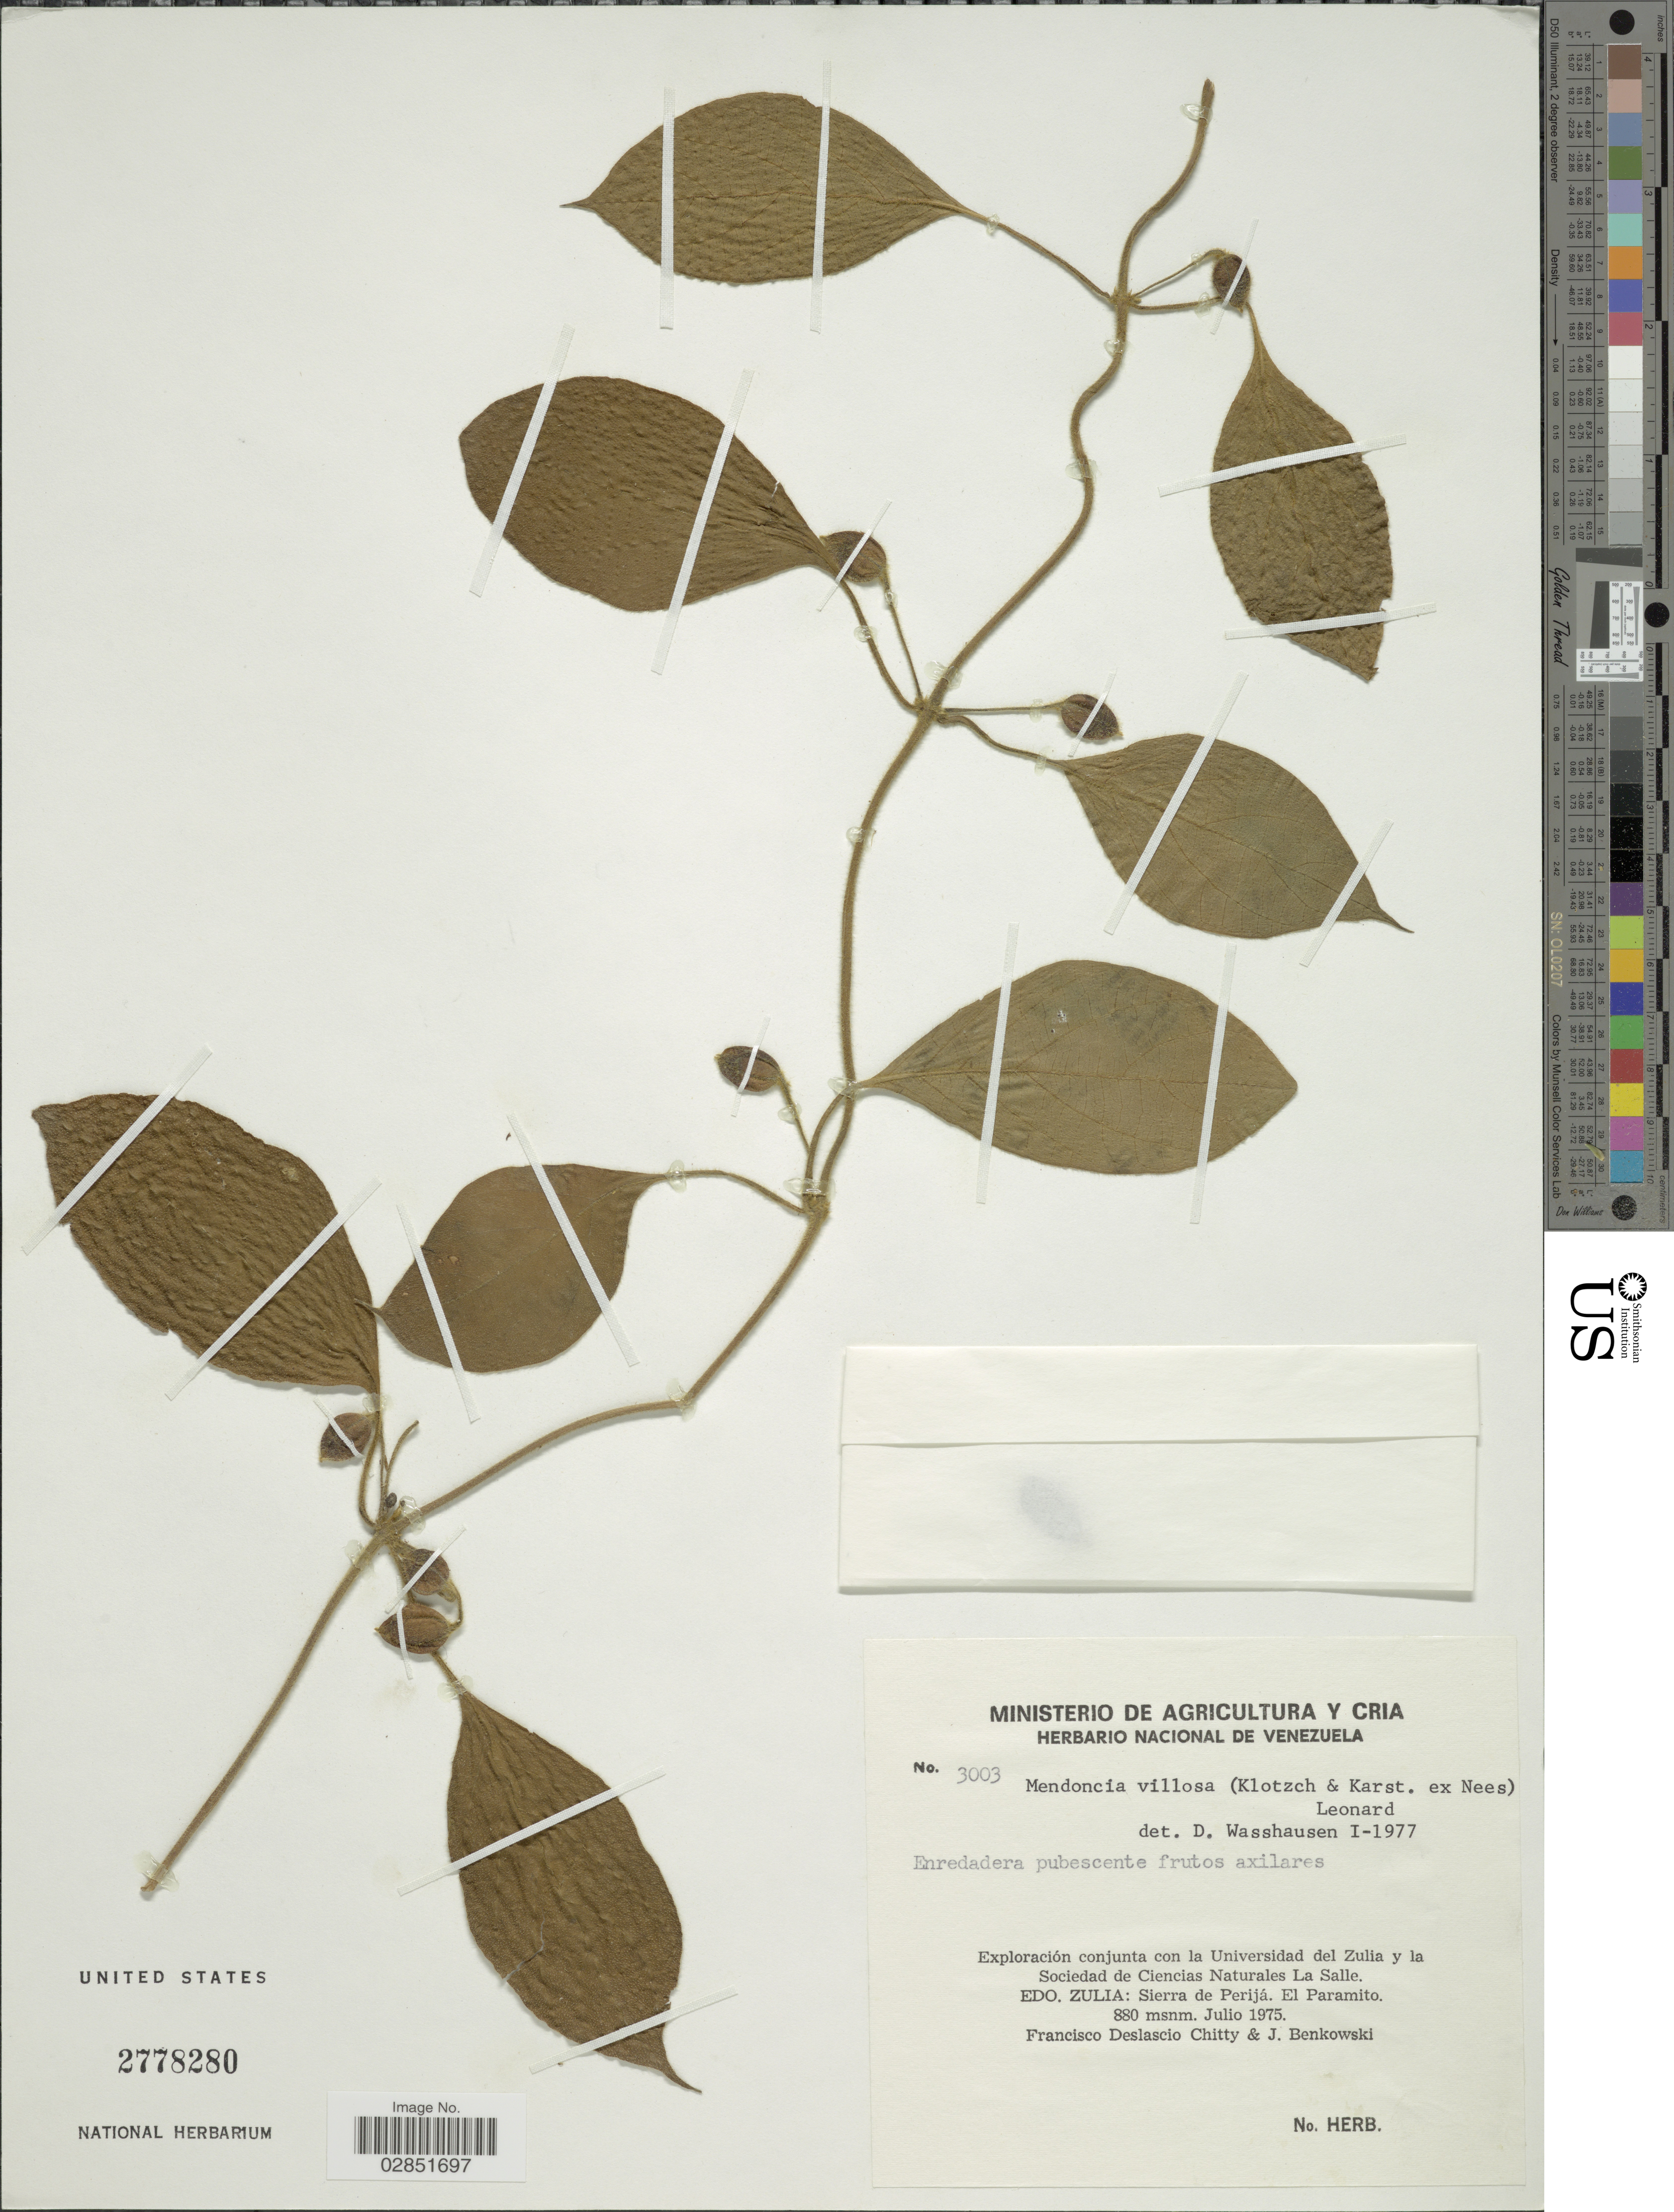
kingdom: Plantae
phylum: Tracheophyta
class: Magnoliopsida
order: Lamiales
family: Acanthaceae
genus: Mendoncia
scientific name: Mendoncia villosa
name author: (Klotzsch & H. Karst. ex Nees) Leonard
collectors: F. Delascio C. & J. Benkowski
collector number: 3003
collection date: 1975-07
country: Venezuela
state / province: Zulia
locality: Sierra de Perijá. El Paramito.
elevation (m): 880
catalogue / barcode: US 2778280